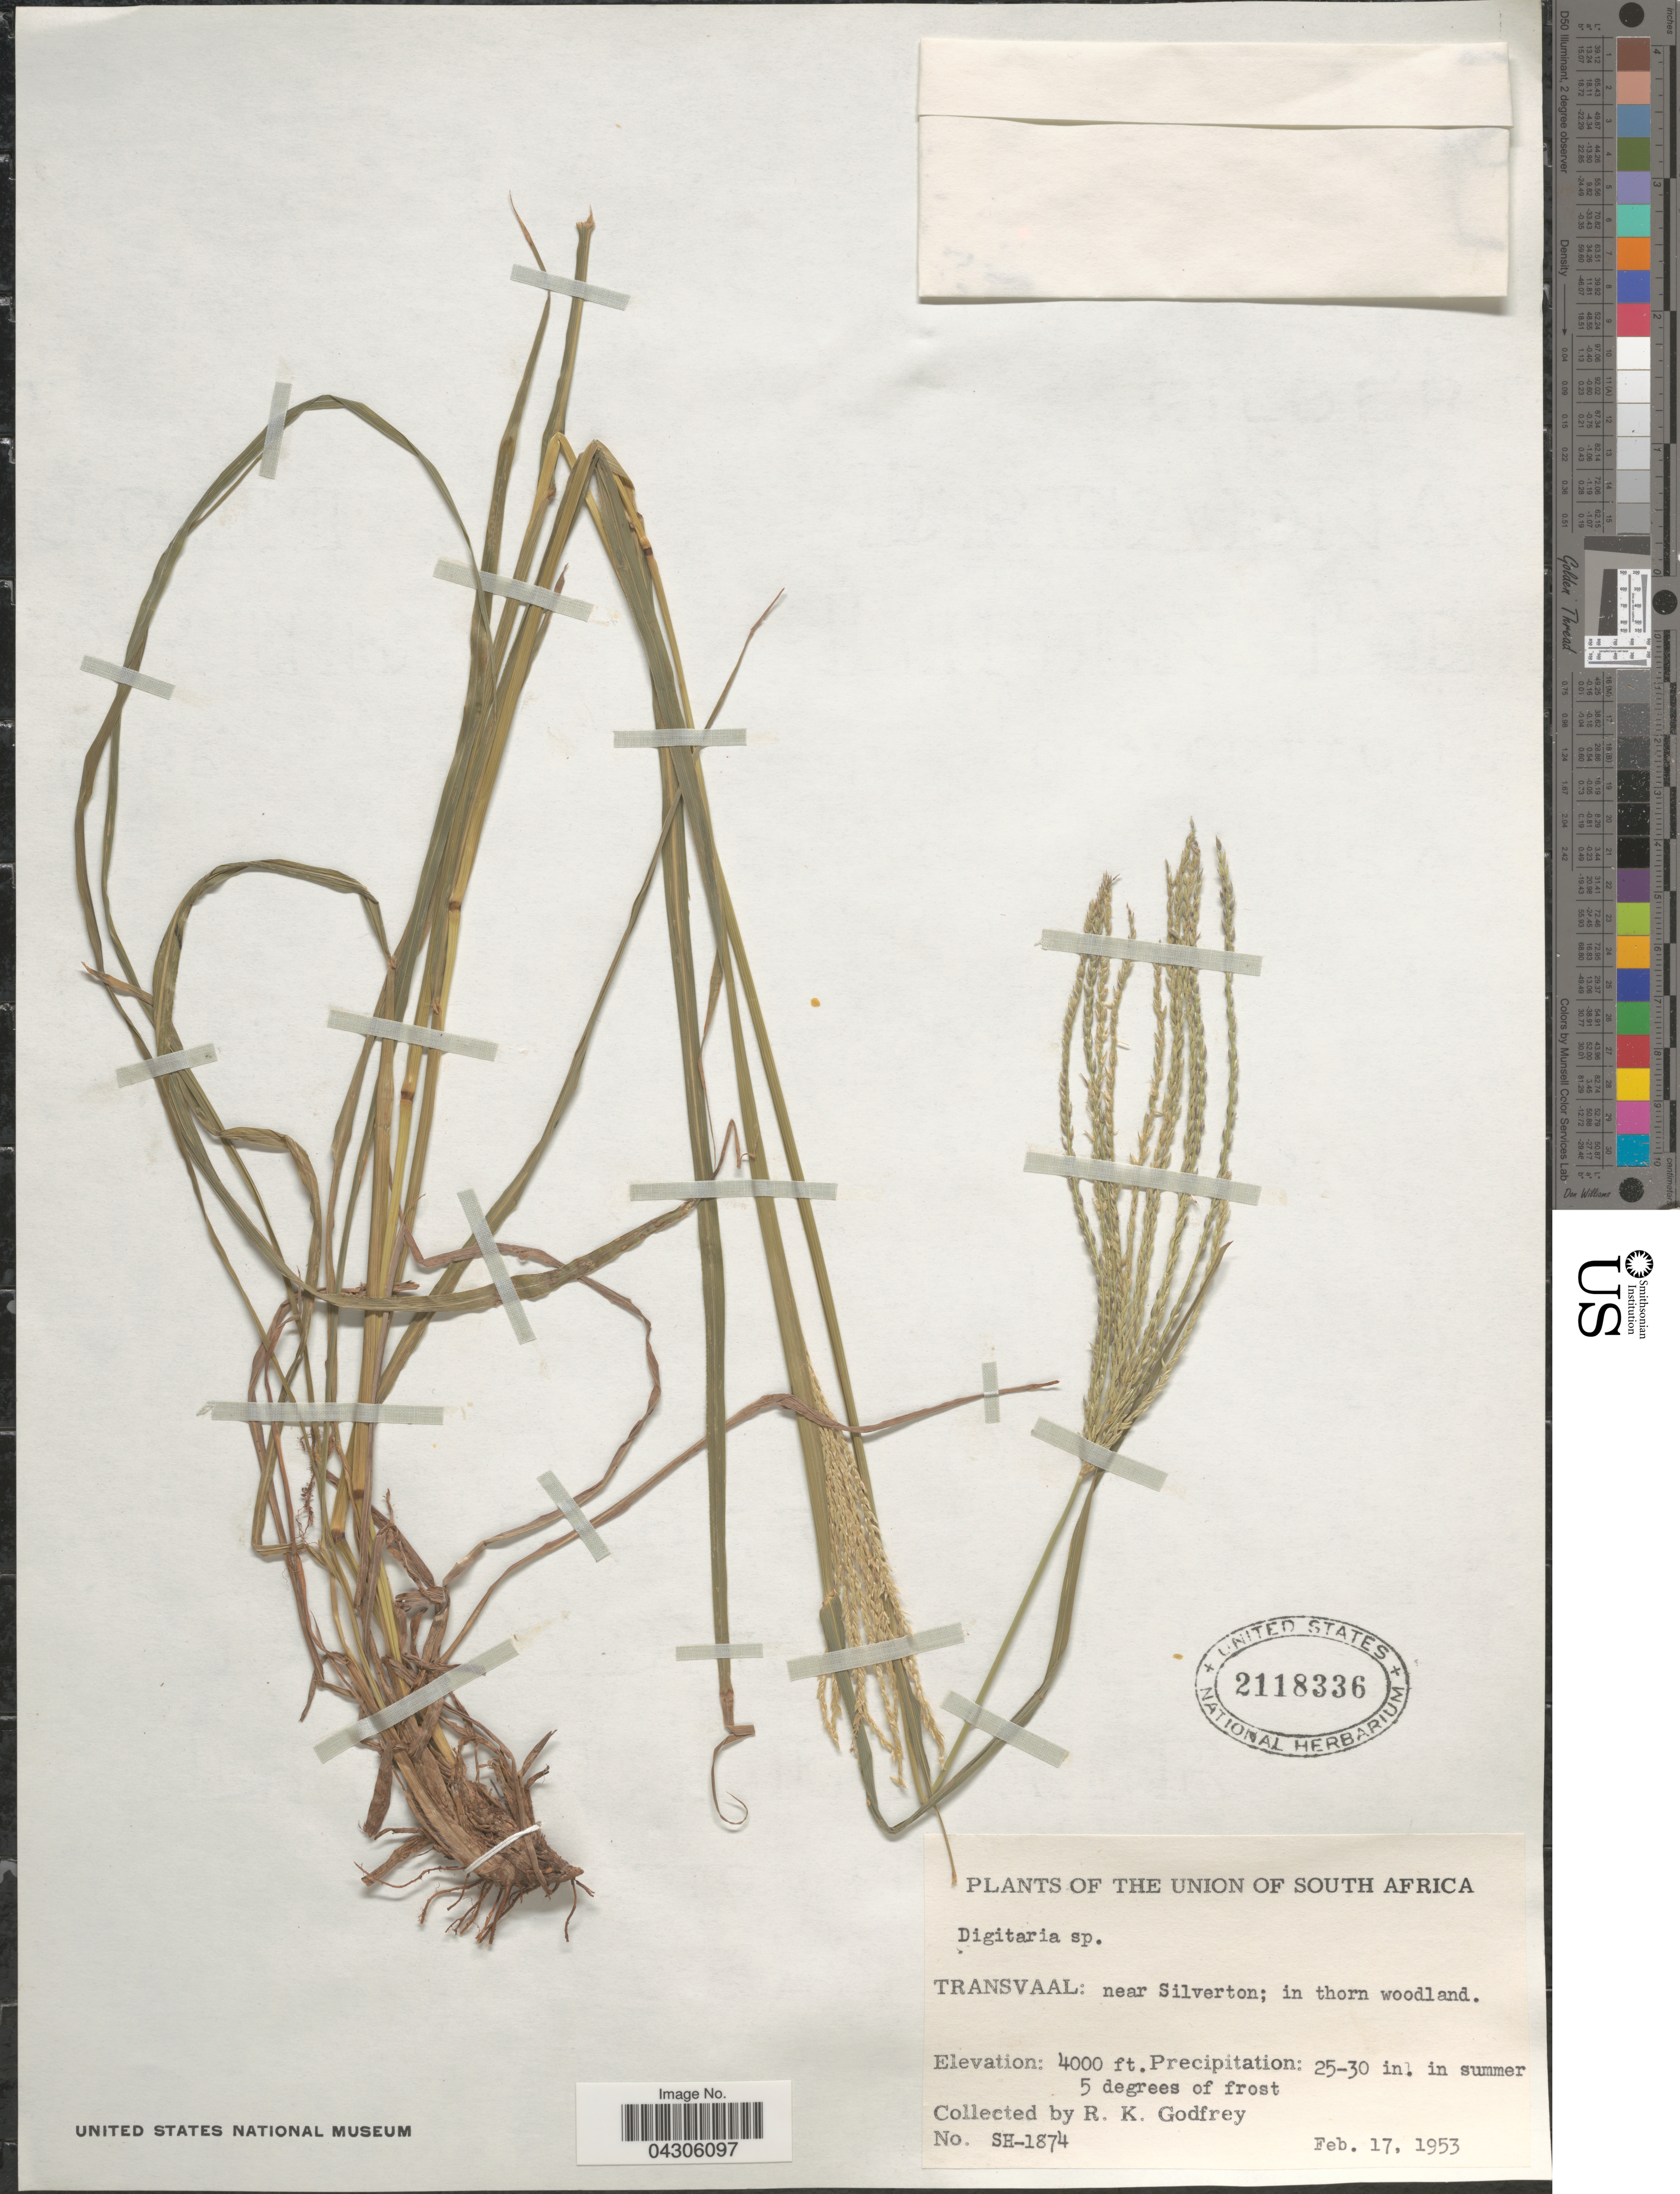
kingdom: Plantae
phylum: Tracheophyta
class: Liliopsida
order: Poales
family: Poaceae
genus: Digitaria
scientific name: Digitaria sp.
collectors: R. K. Godfrey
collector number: SH-1874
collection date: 1953-02-17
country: South Africa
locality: Union of South Africa. Transvaal: near Silverton; in thorn woodland.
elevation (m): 1219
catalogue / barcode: US 2118336